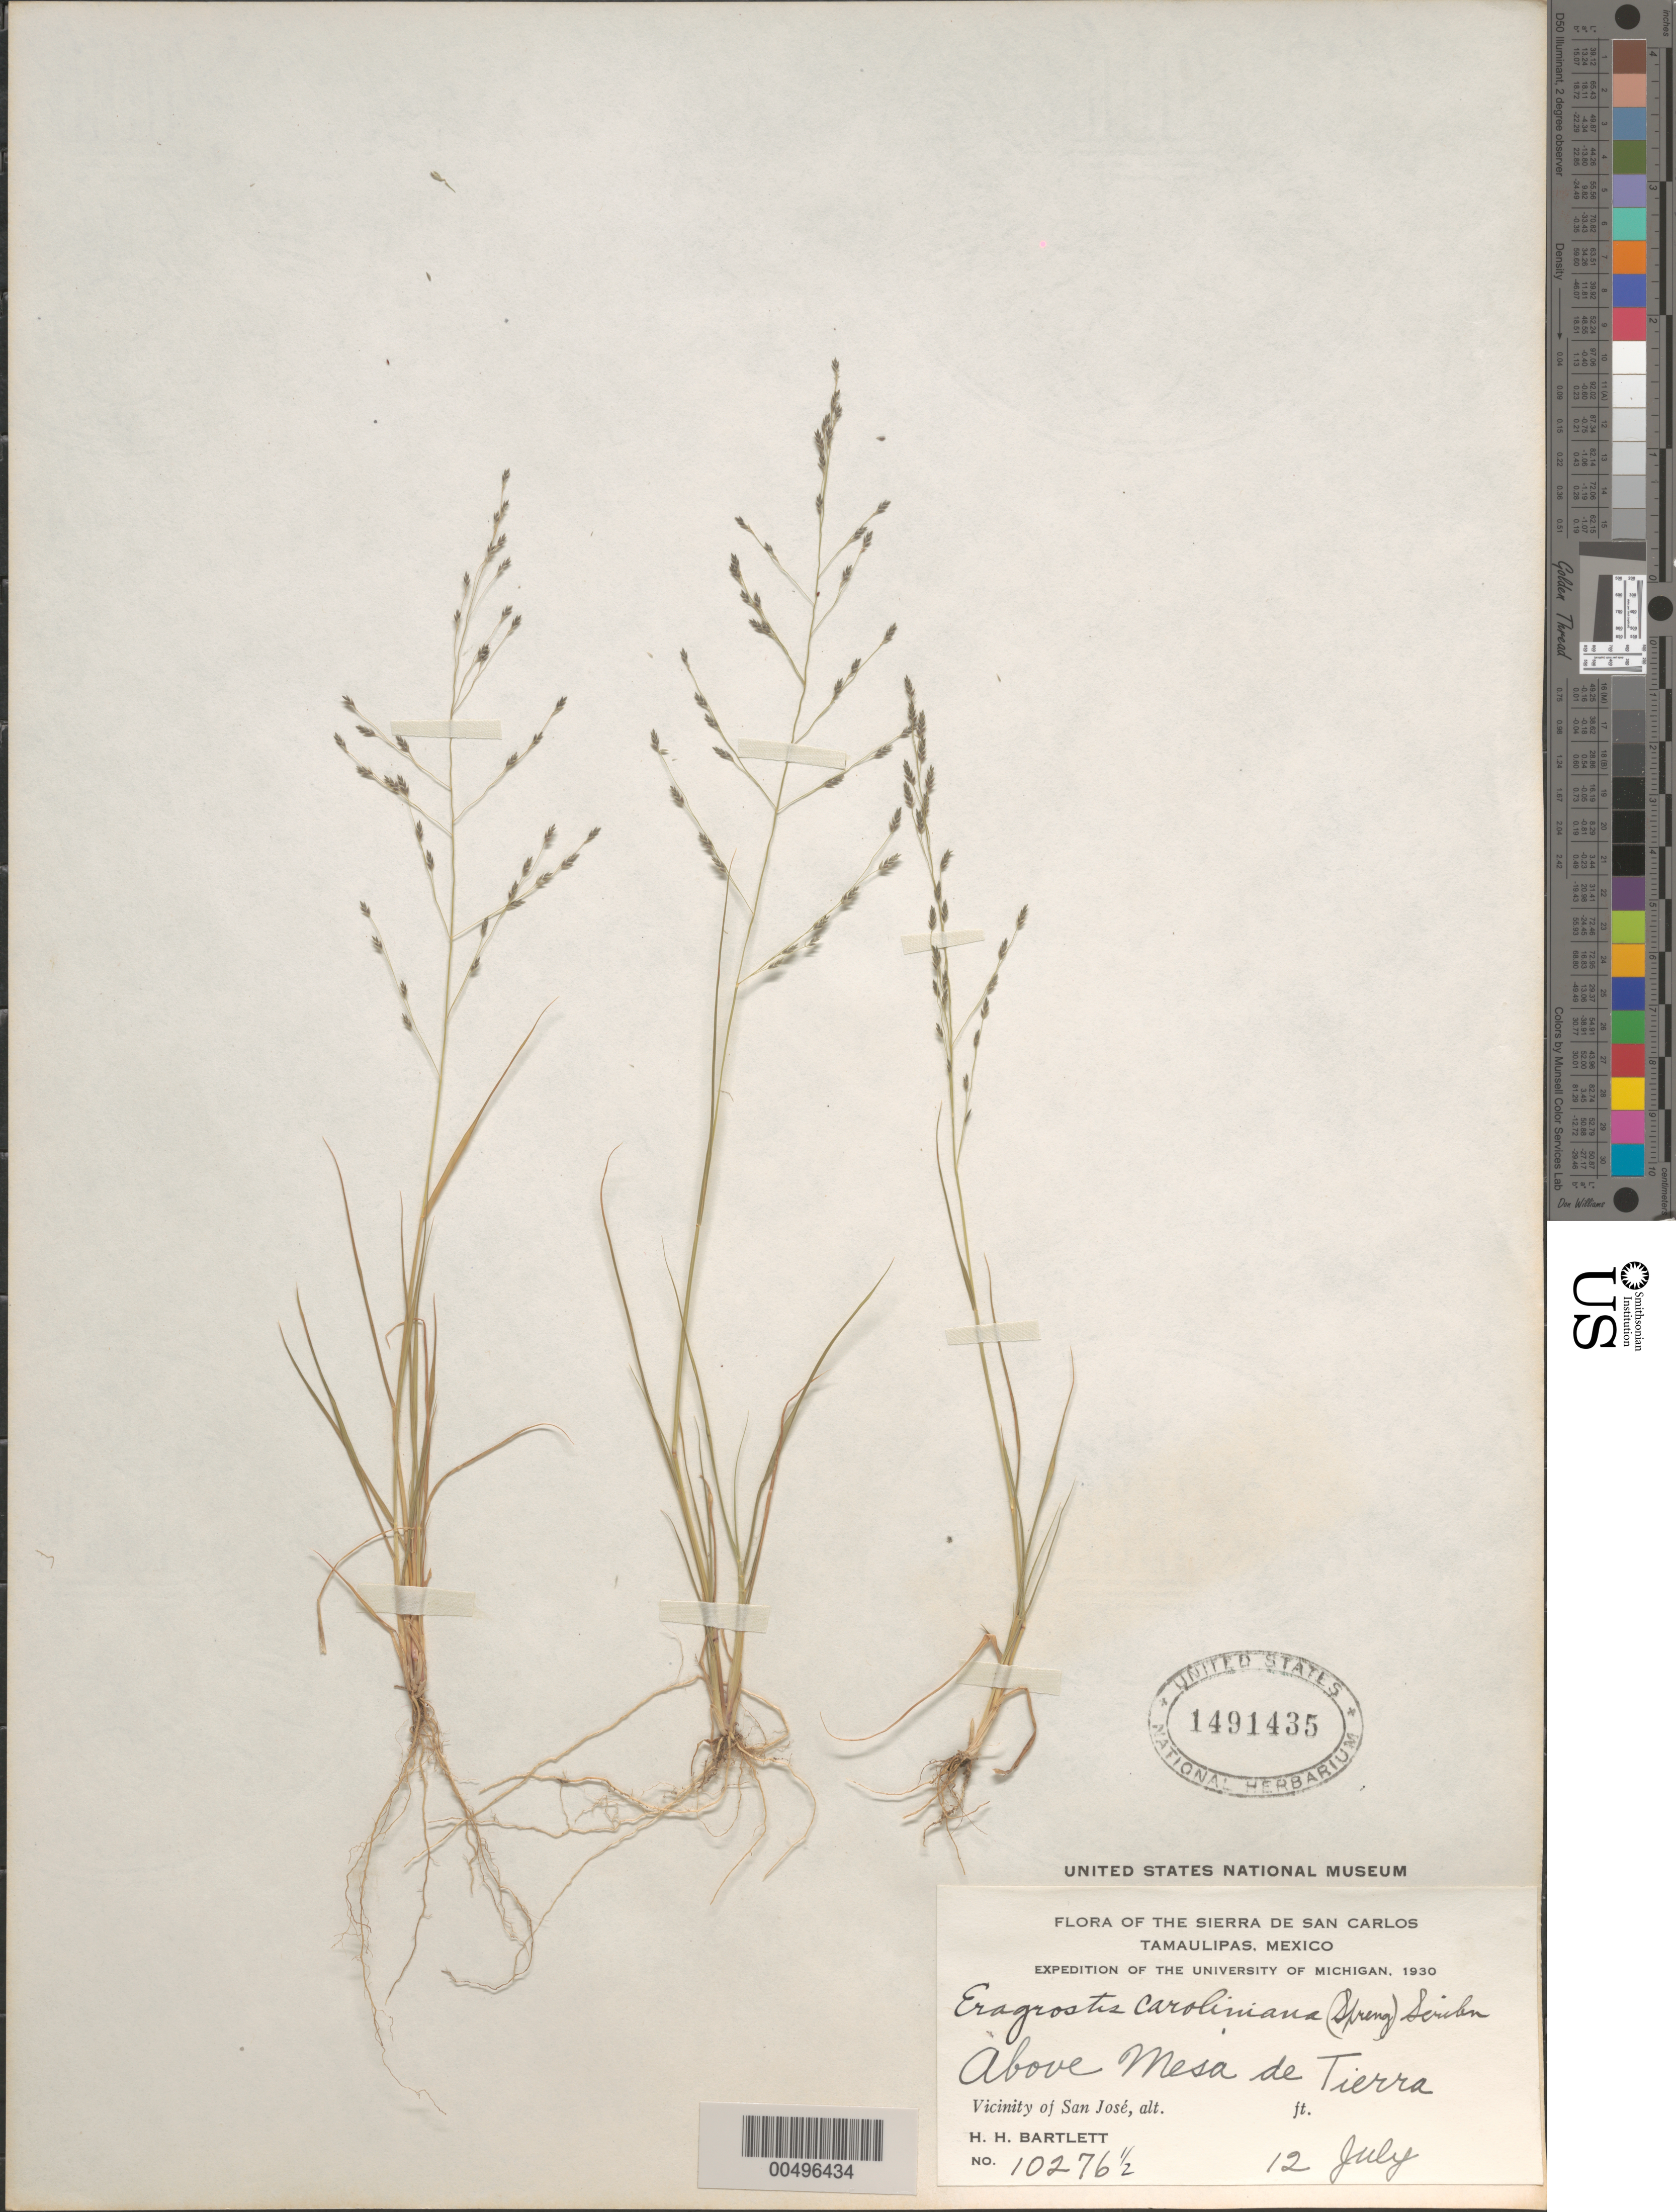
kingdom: Plantae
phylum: Tracheophyta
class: Liliopsida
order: Poales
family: Poaceae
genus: Eragrostis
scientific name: Eragrostis pectinacea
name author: (Michx.) Nees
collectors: H. H. Bartlett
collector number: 10276.5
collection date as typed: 12 Jul 1930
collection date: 1930-07-12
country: Mexico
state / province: Tamaulipas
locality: Sierra de San Carlos, above Mesa de Tierra, vicinity of San José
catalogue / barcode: US 1491435